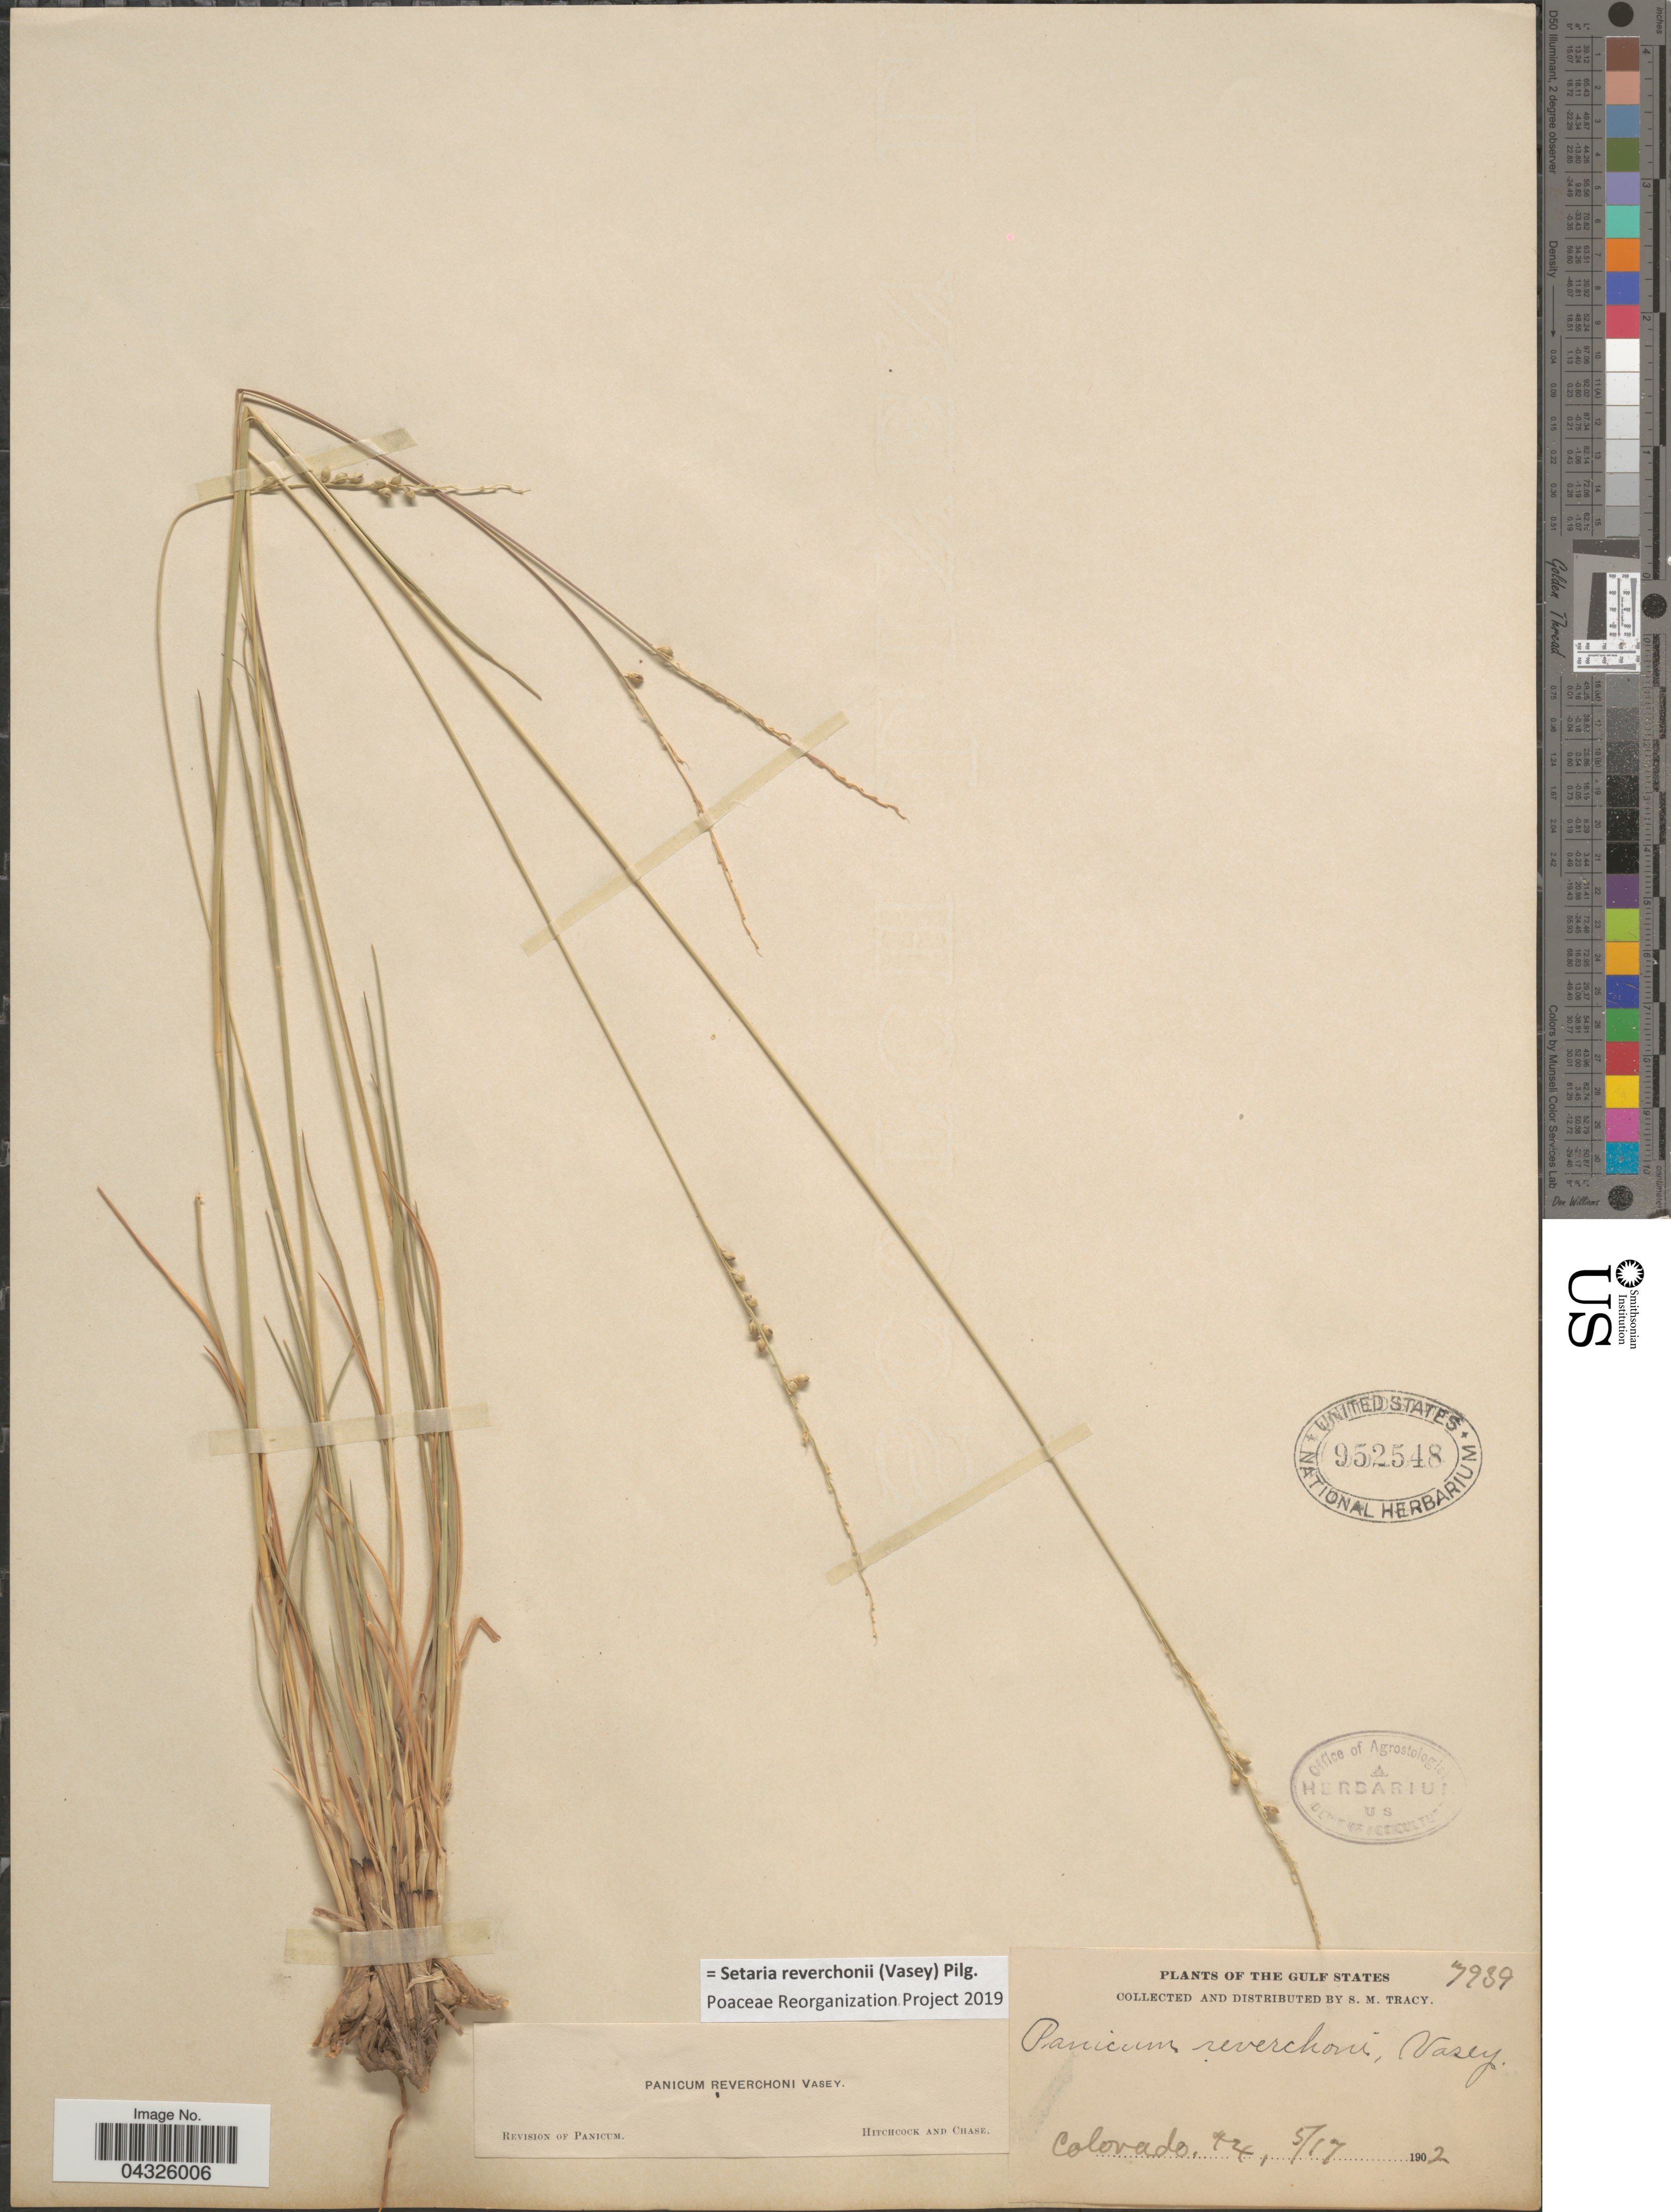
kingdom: Plantae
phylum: Tracheophyta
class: Liliopsida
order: Poales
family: Poaceae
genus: Setaria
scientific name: Setaria reverchonii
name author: (Vasey) Pilg.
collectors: S. M. Tracy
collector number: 7939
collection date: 1902-05-17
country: United States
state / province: Texas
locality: The Gulf States. Colorado.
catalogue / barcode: US 952548